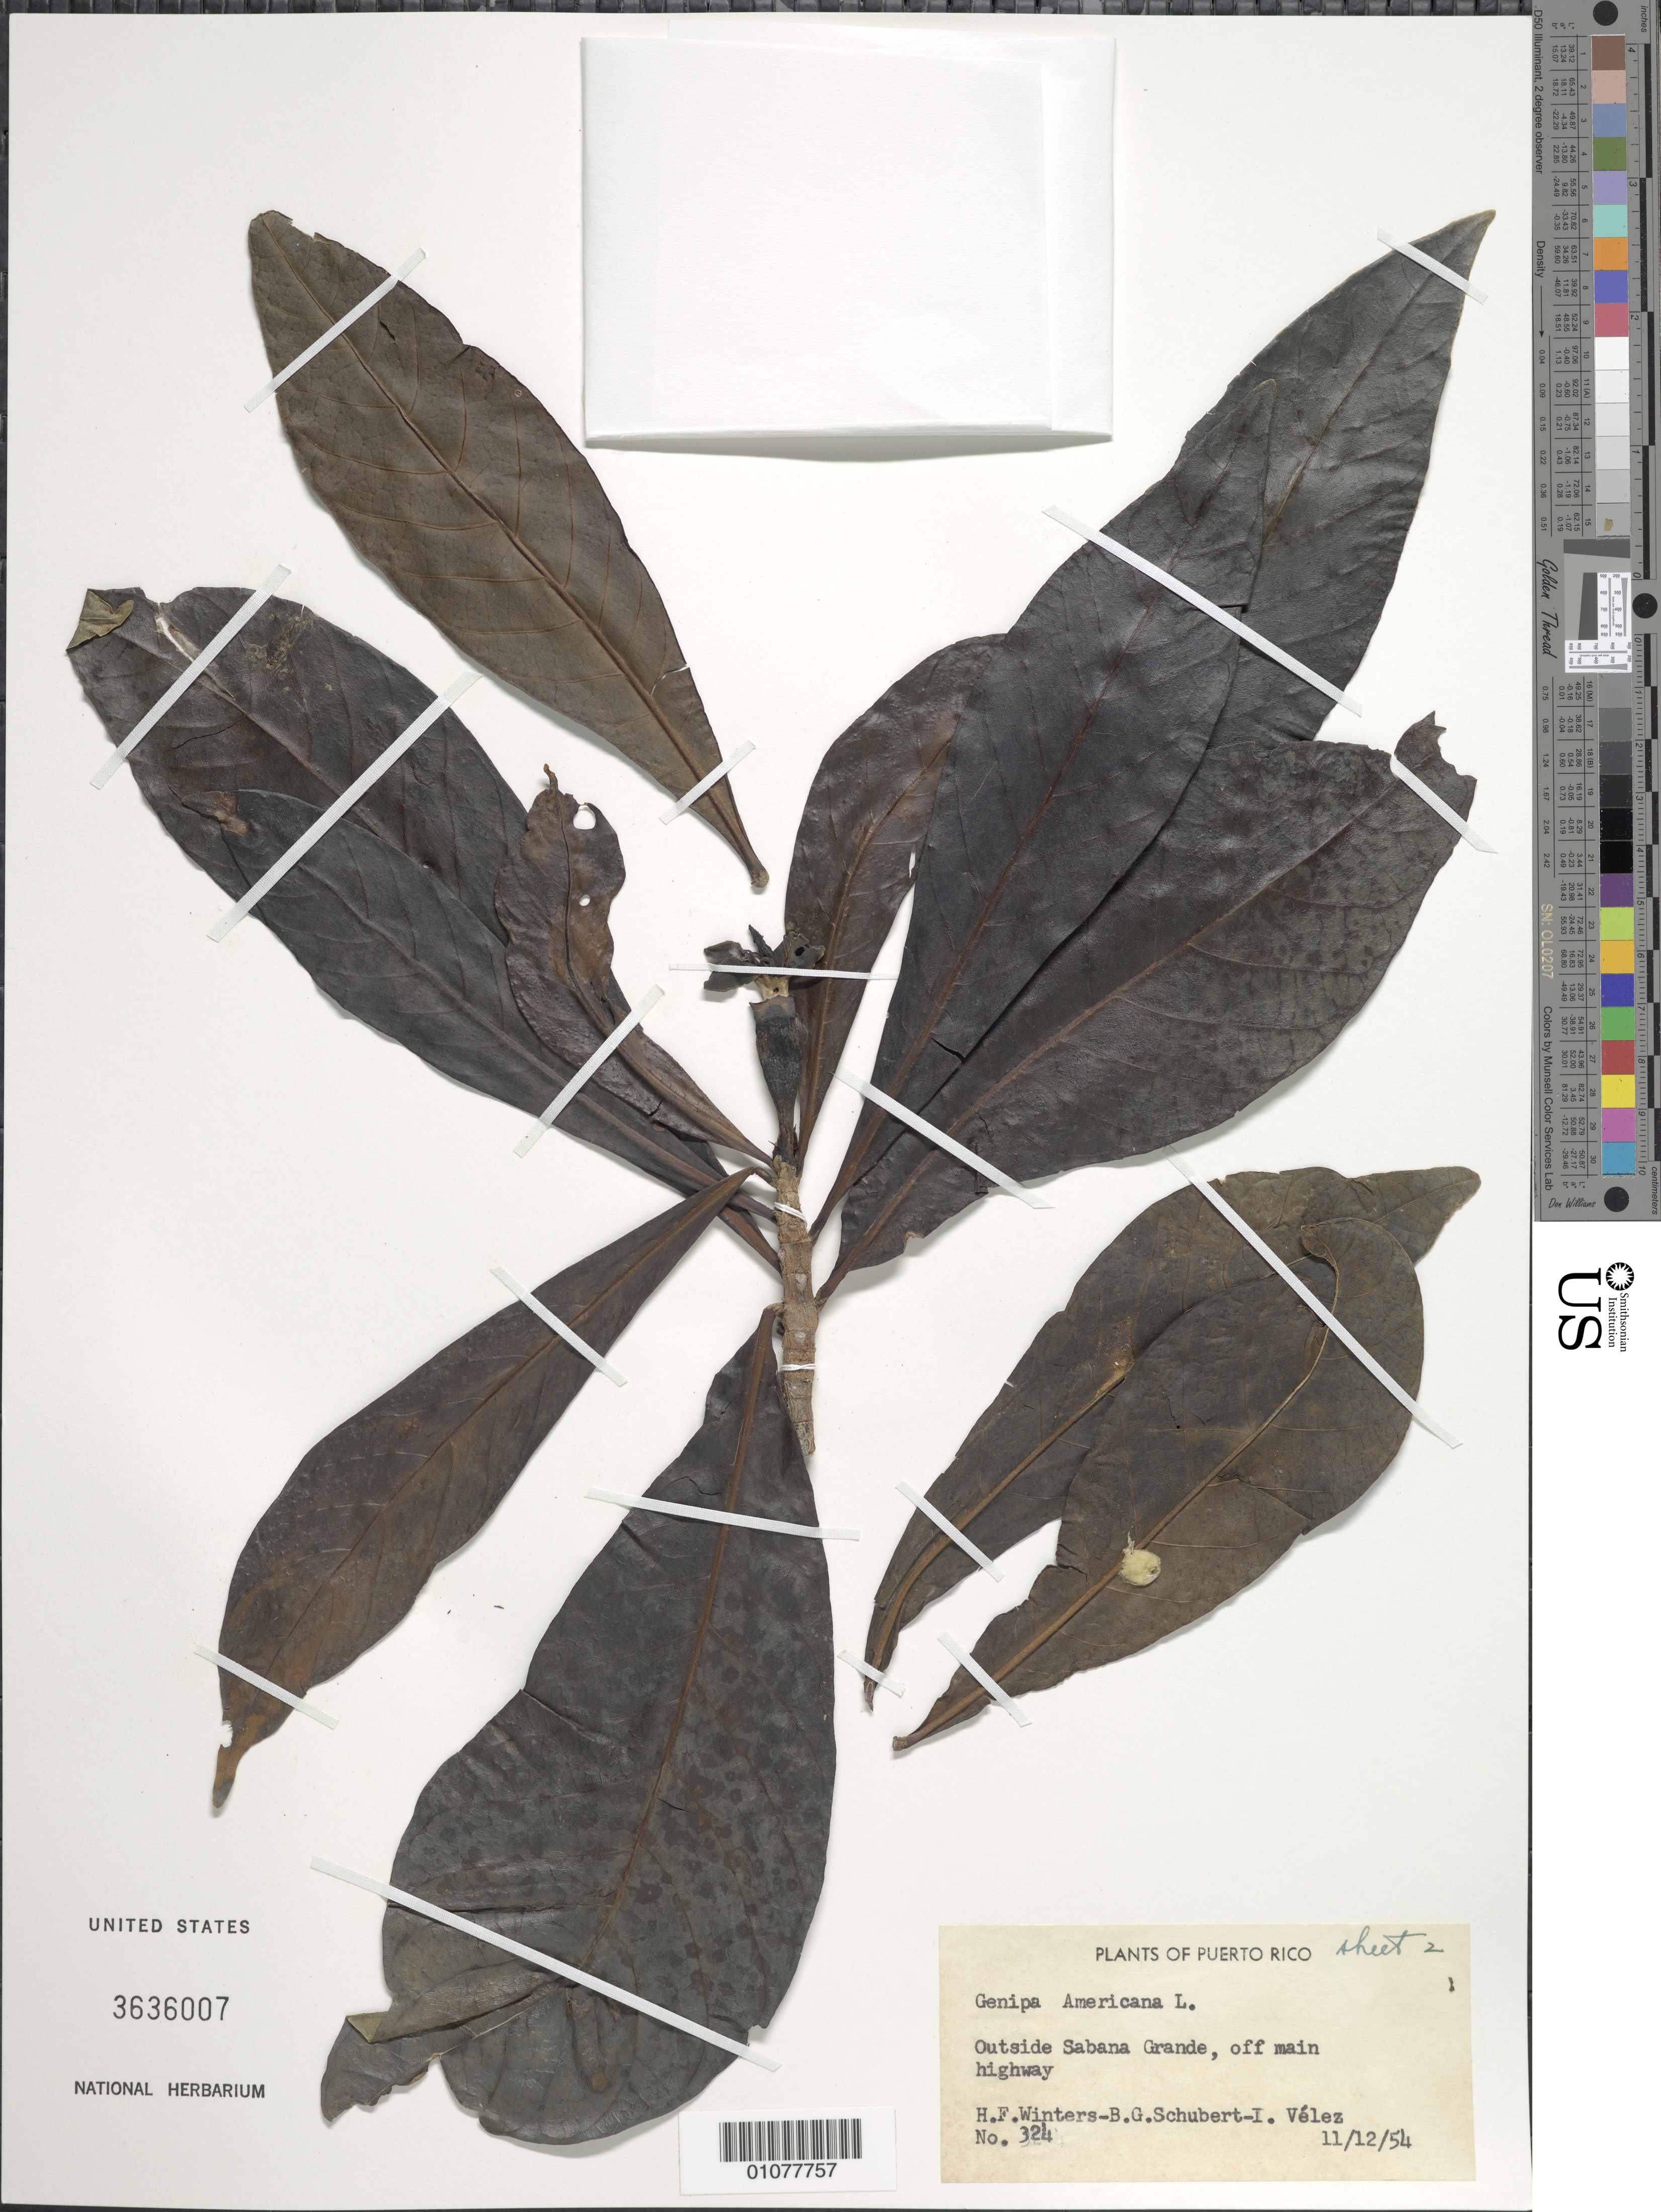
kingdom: Plantae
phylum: Tracheophyta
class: Magnoliopsida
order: Gentianales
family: Rubiaceae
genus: Genipa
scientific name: Genipa americana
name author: L.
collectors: H. Winters, B. Schubert & I. Velez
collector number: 324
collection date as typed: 12 Nov 1954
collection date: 1954-11-12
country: Puerto Rico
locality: Near Sabana Grande, on road to Maricao, off main highway.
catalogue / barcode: US 3636007